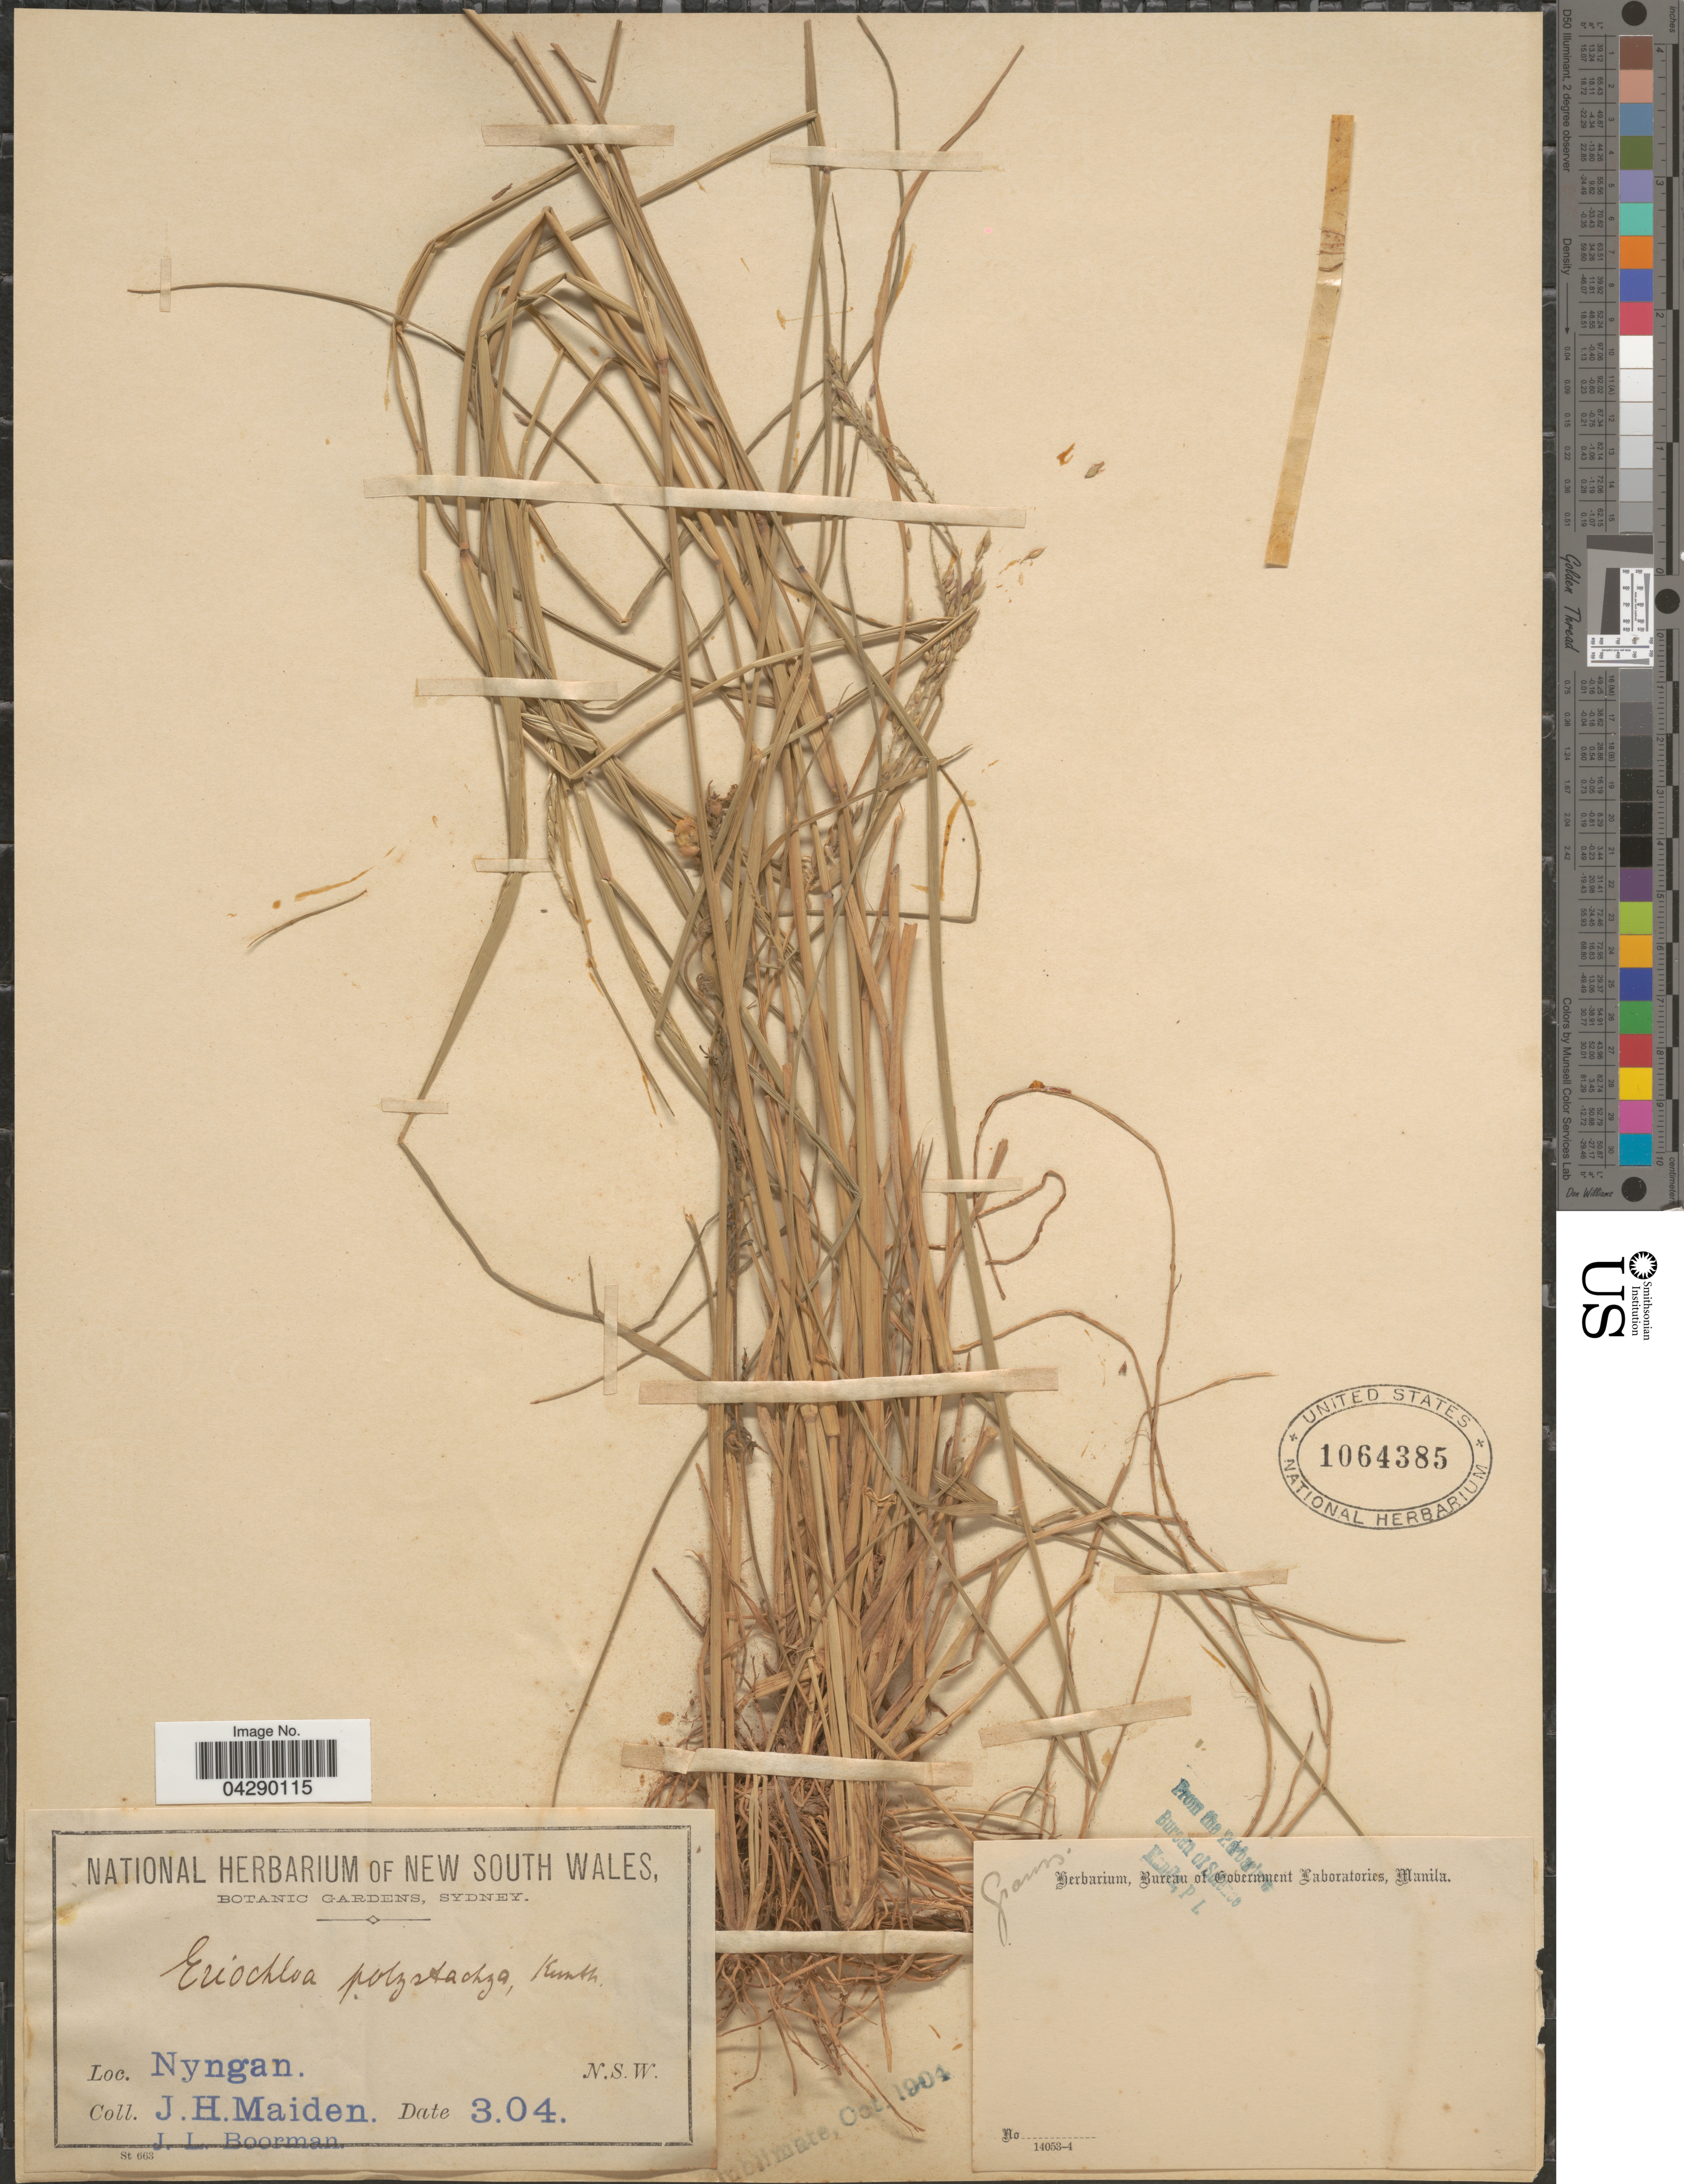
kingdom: Plantae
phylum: Tracheophyta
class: Liliopsida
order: Poales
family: Poaceae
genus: Eriochloa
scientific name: Eriochloa punctata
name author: (L.) Desv. ex Ham.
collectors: J. Maiden & J. Boorman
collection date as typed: Transcribed d/m/y: /3/4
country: Australia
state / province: New South Wales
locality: Nyngan. N. S. W.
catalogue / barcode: US 1064385